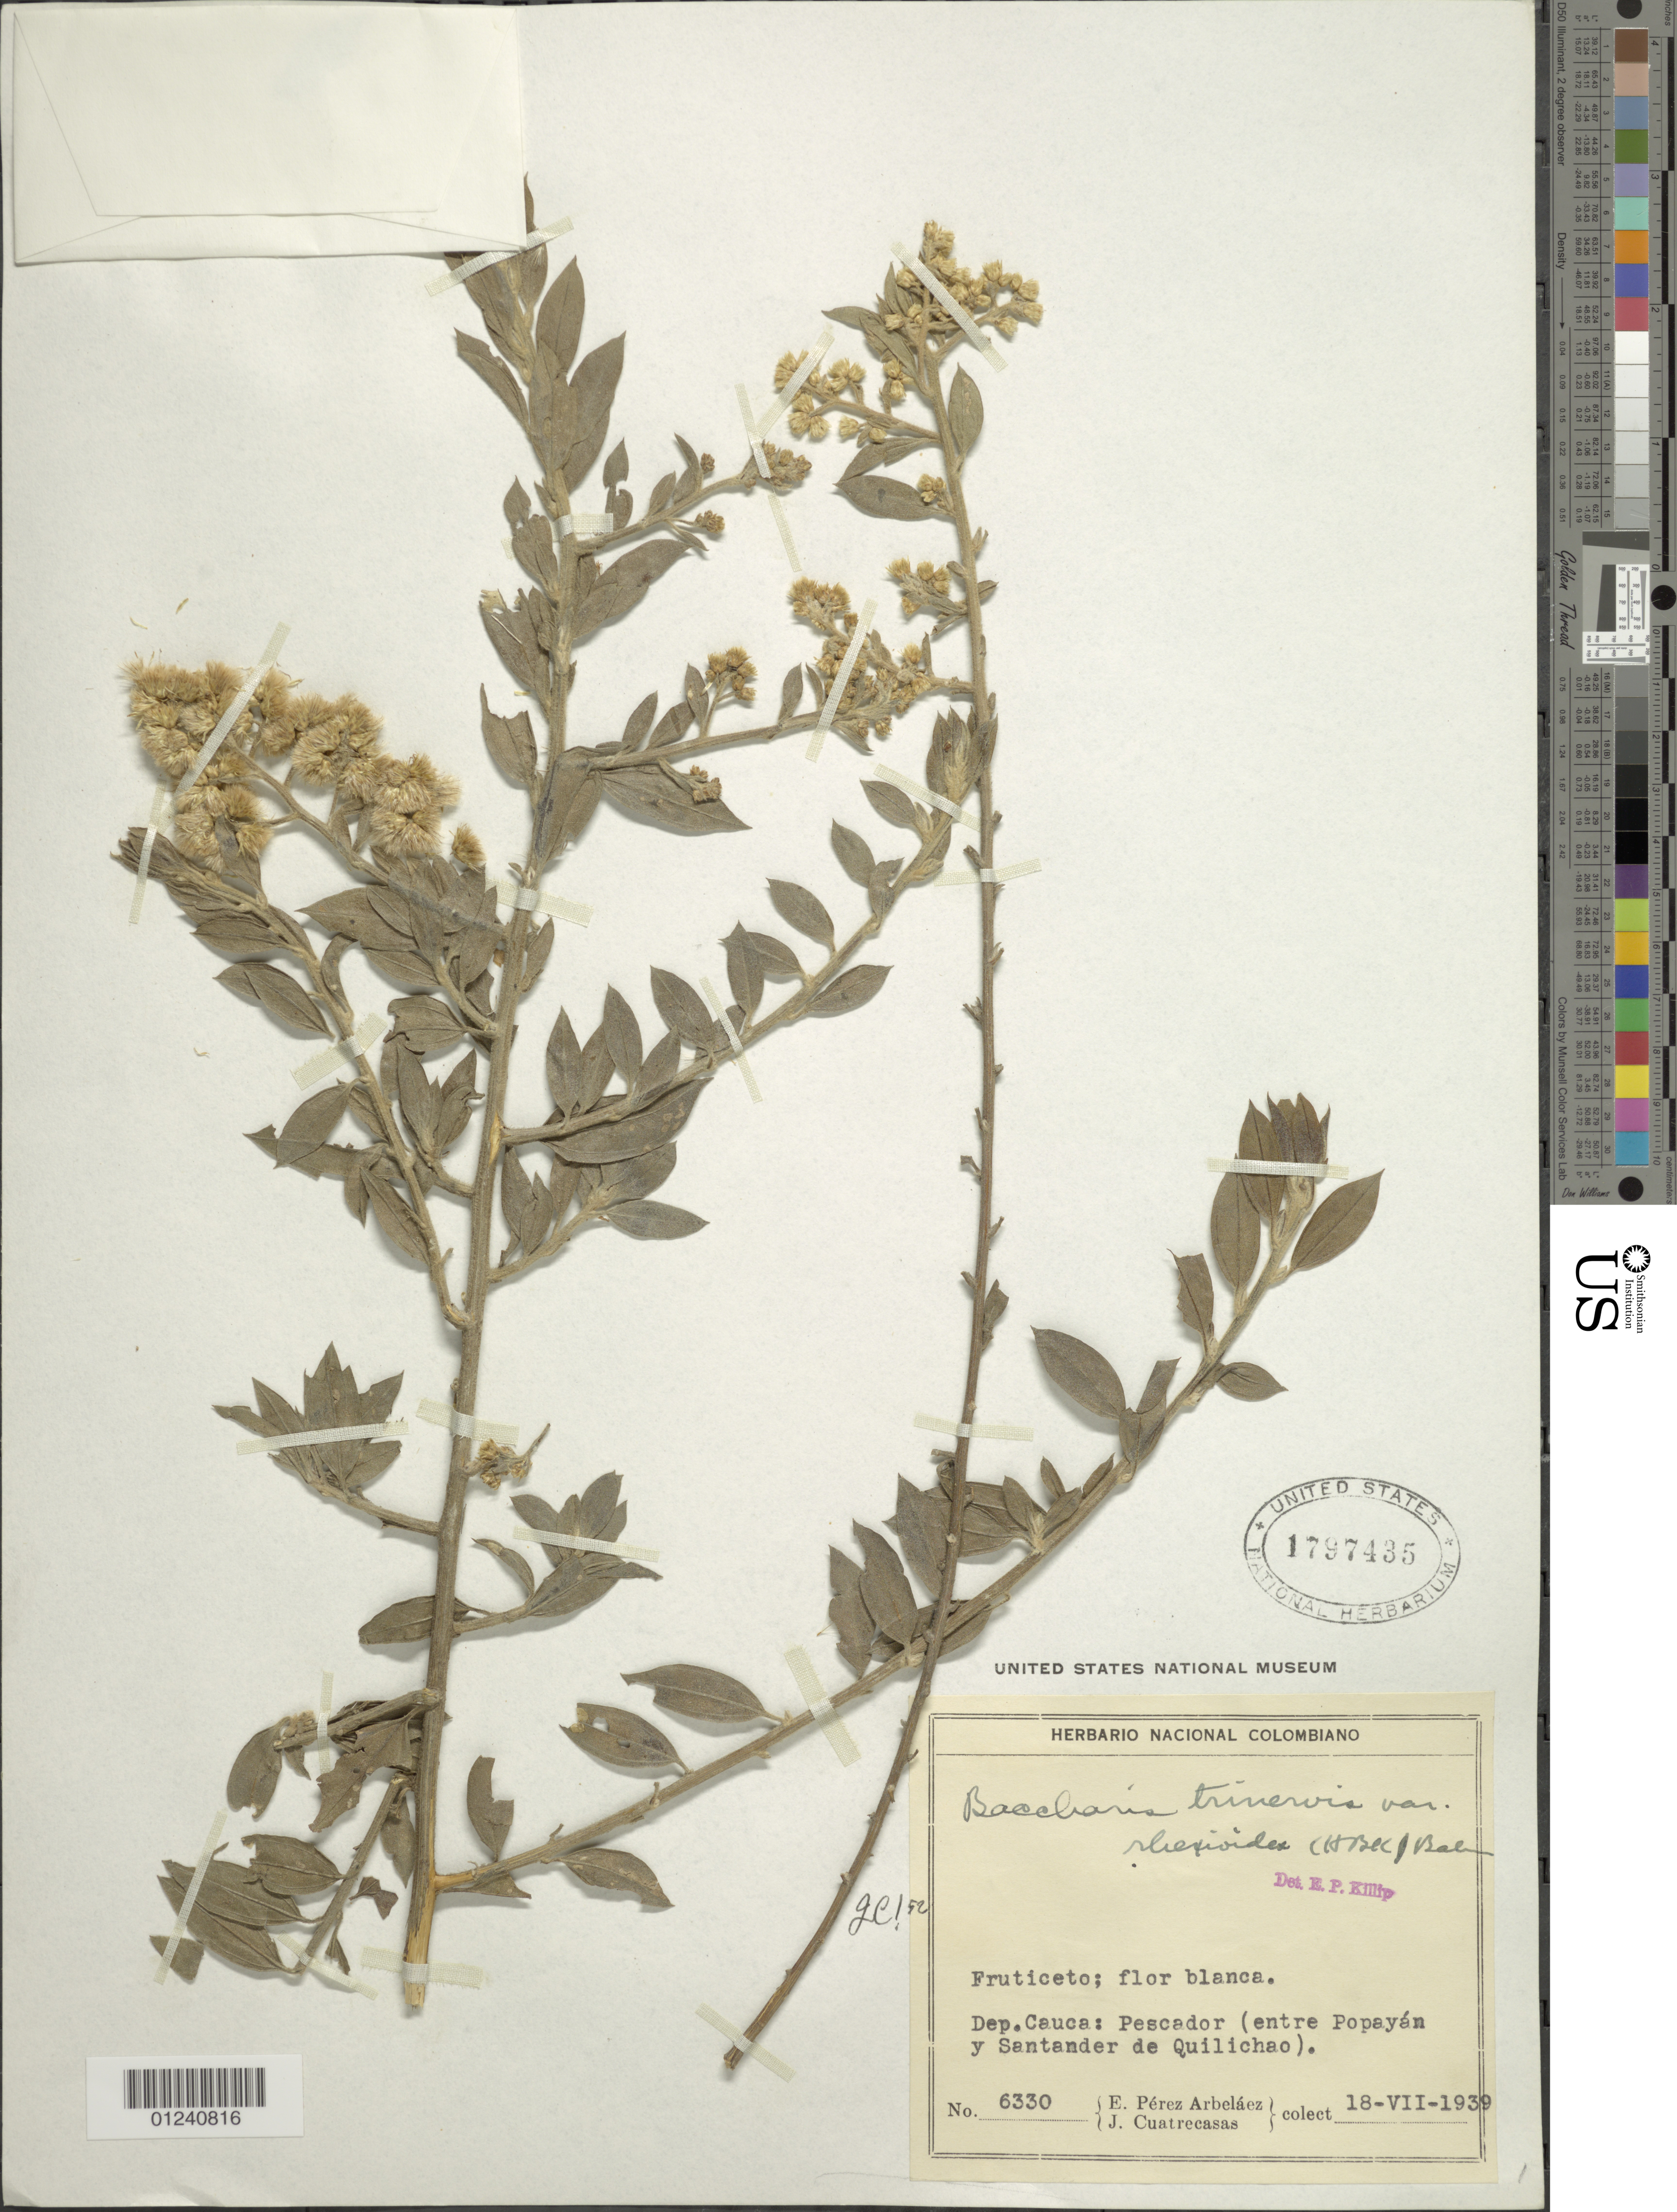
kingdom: Plantae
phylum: Tracheophyta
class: Magnoliopsida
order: Asterales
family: Asteraceae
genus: Baccharis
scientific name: Baccharis trinervis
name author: (Lam.) Pers.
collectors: J. Cuatrecasas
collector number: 6330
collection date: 1939-07-18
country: Colombia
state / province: Cauca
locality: Pescador (entre Popayán y Santander de Quilichao)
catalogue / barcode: US 1797435